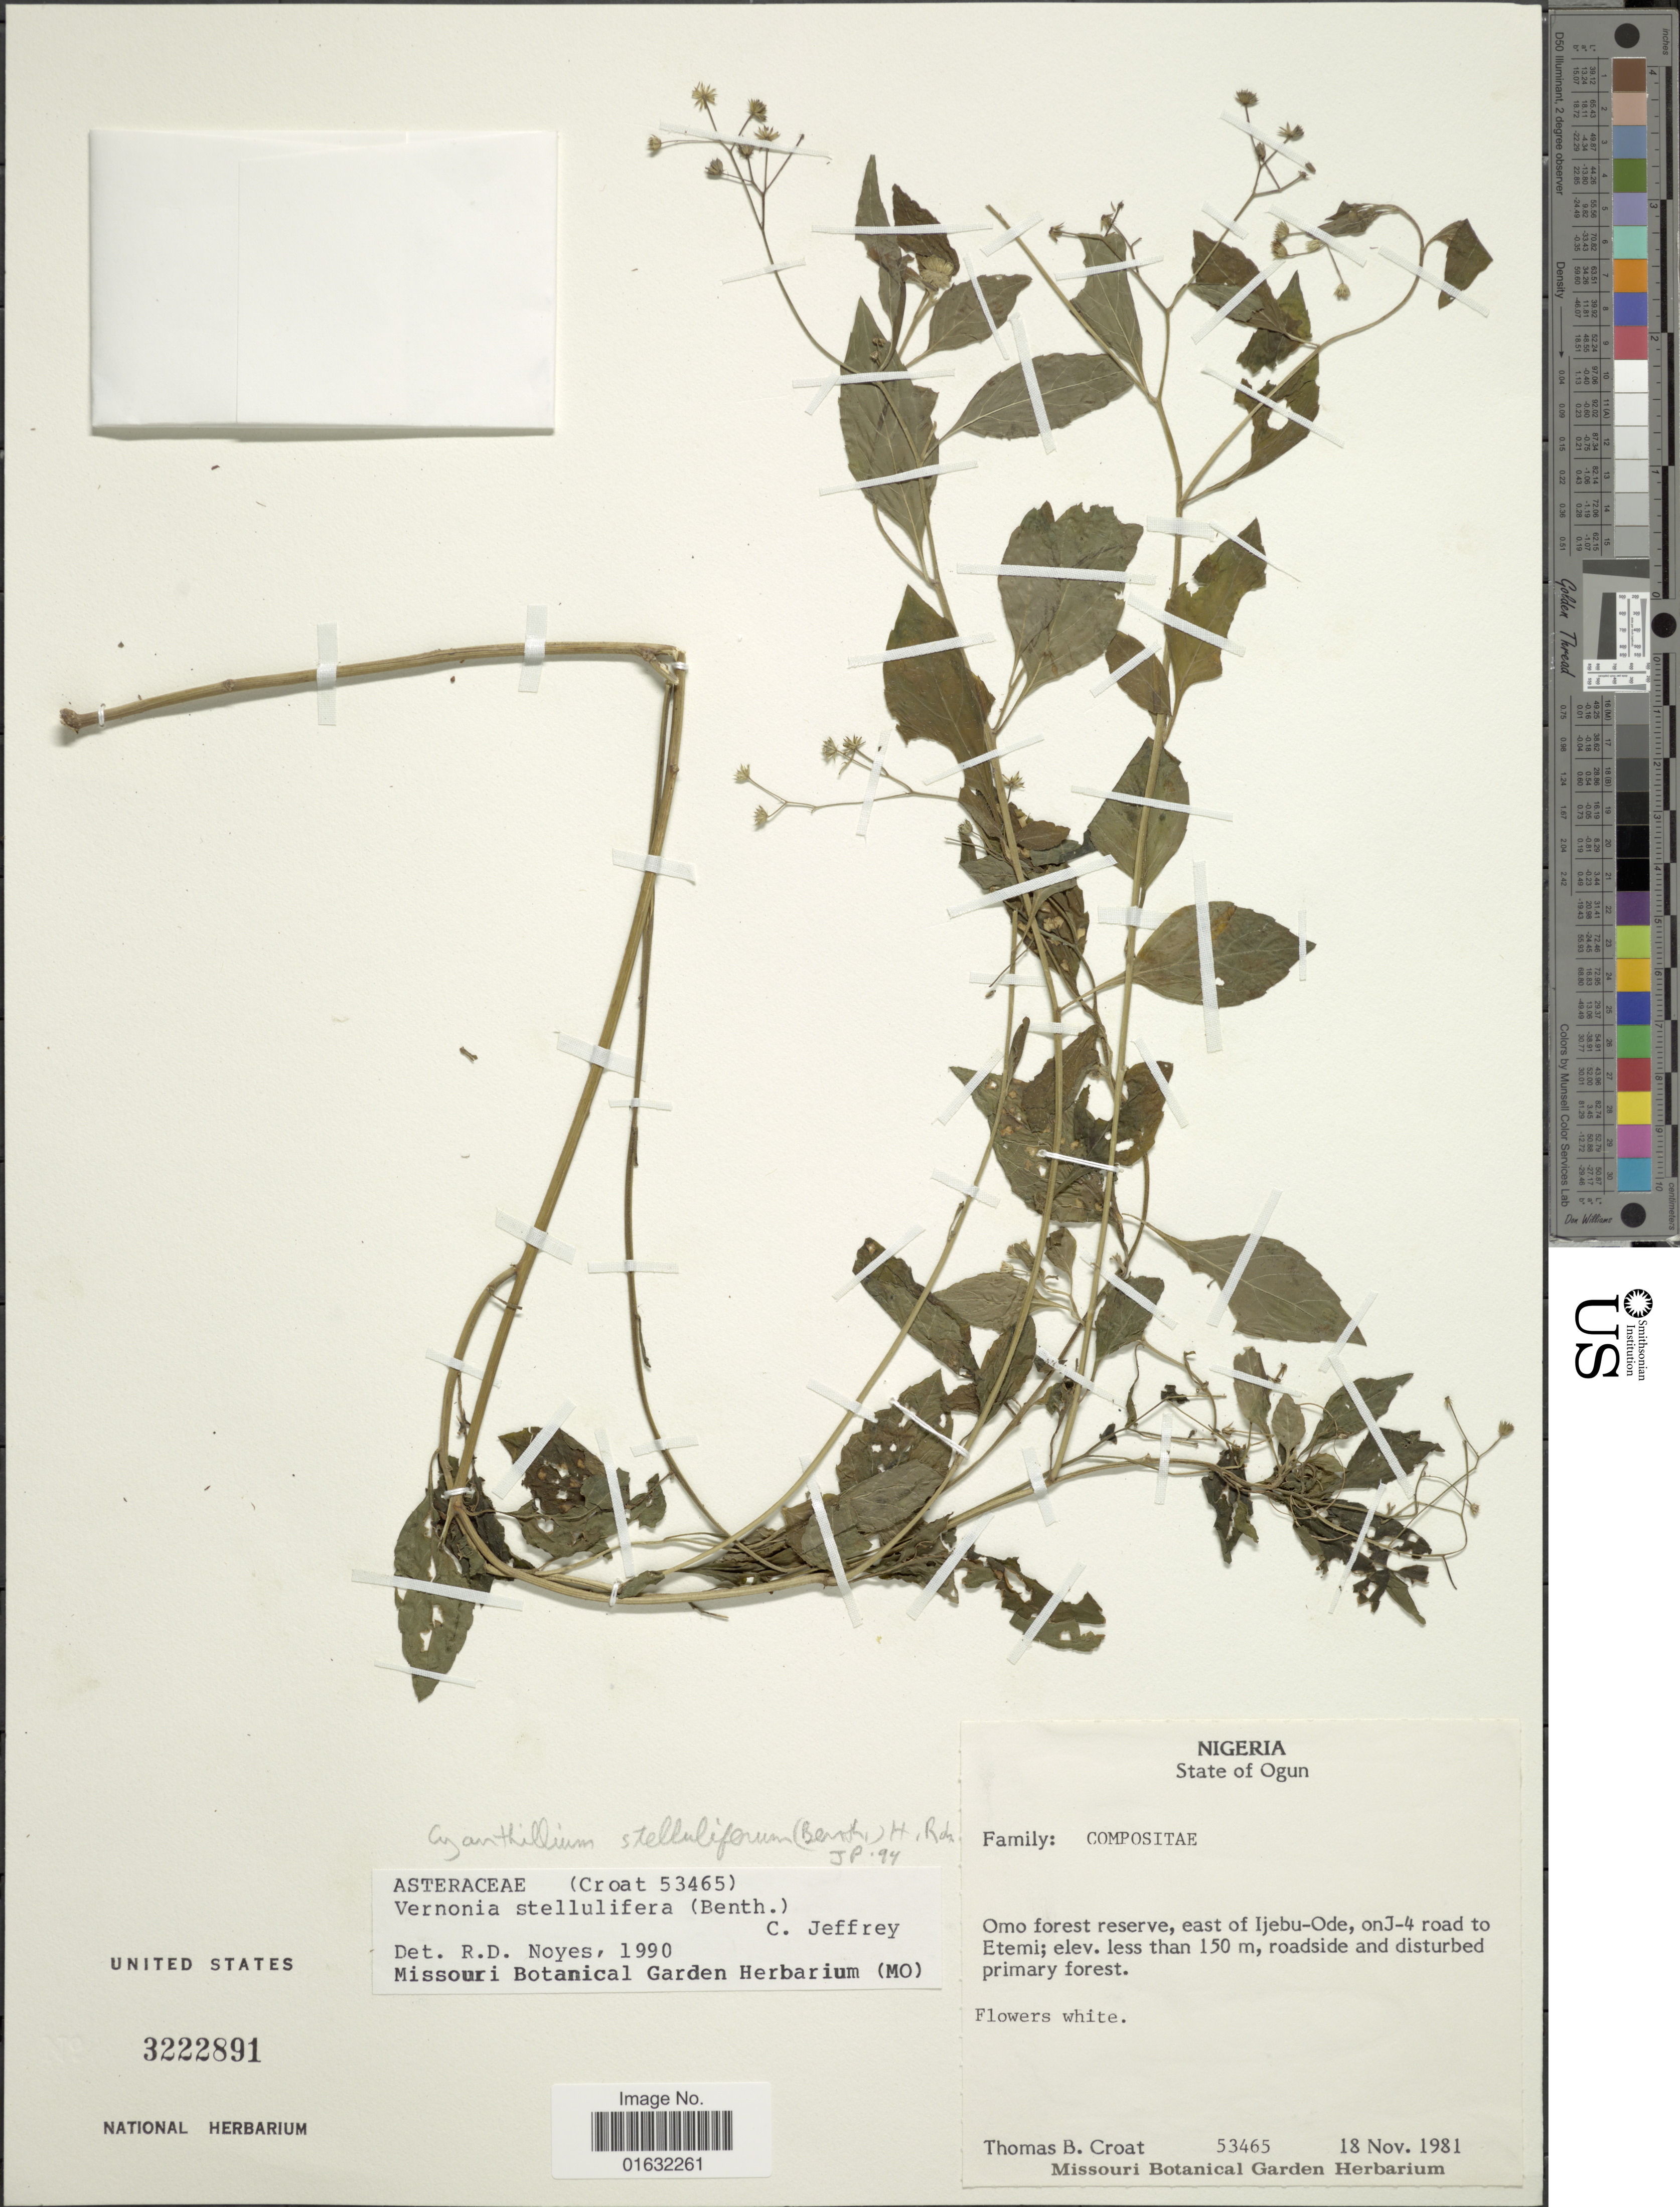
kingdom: Plantae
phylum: Tracheophyta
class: Magnoliopsida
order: Asterales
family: Asteraceae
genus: Cyanthillium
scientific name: Cyanthillium stelluliferum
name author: (Benth.) H. Rob.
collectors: T. B. Croat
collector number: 53465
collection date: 1981-11-18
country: Nigeria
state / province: Ogun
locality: Omo forest reserve, east of Ijebu-Ode, on J-4 road to Etemi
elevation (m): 150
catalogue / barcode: US 3222891